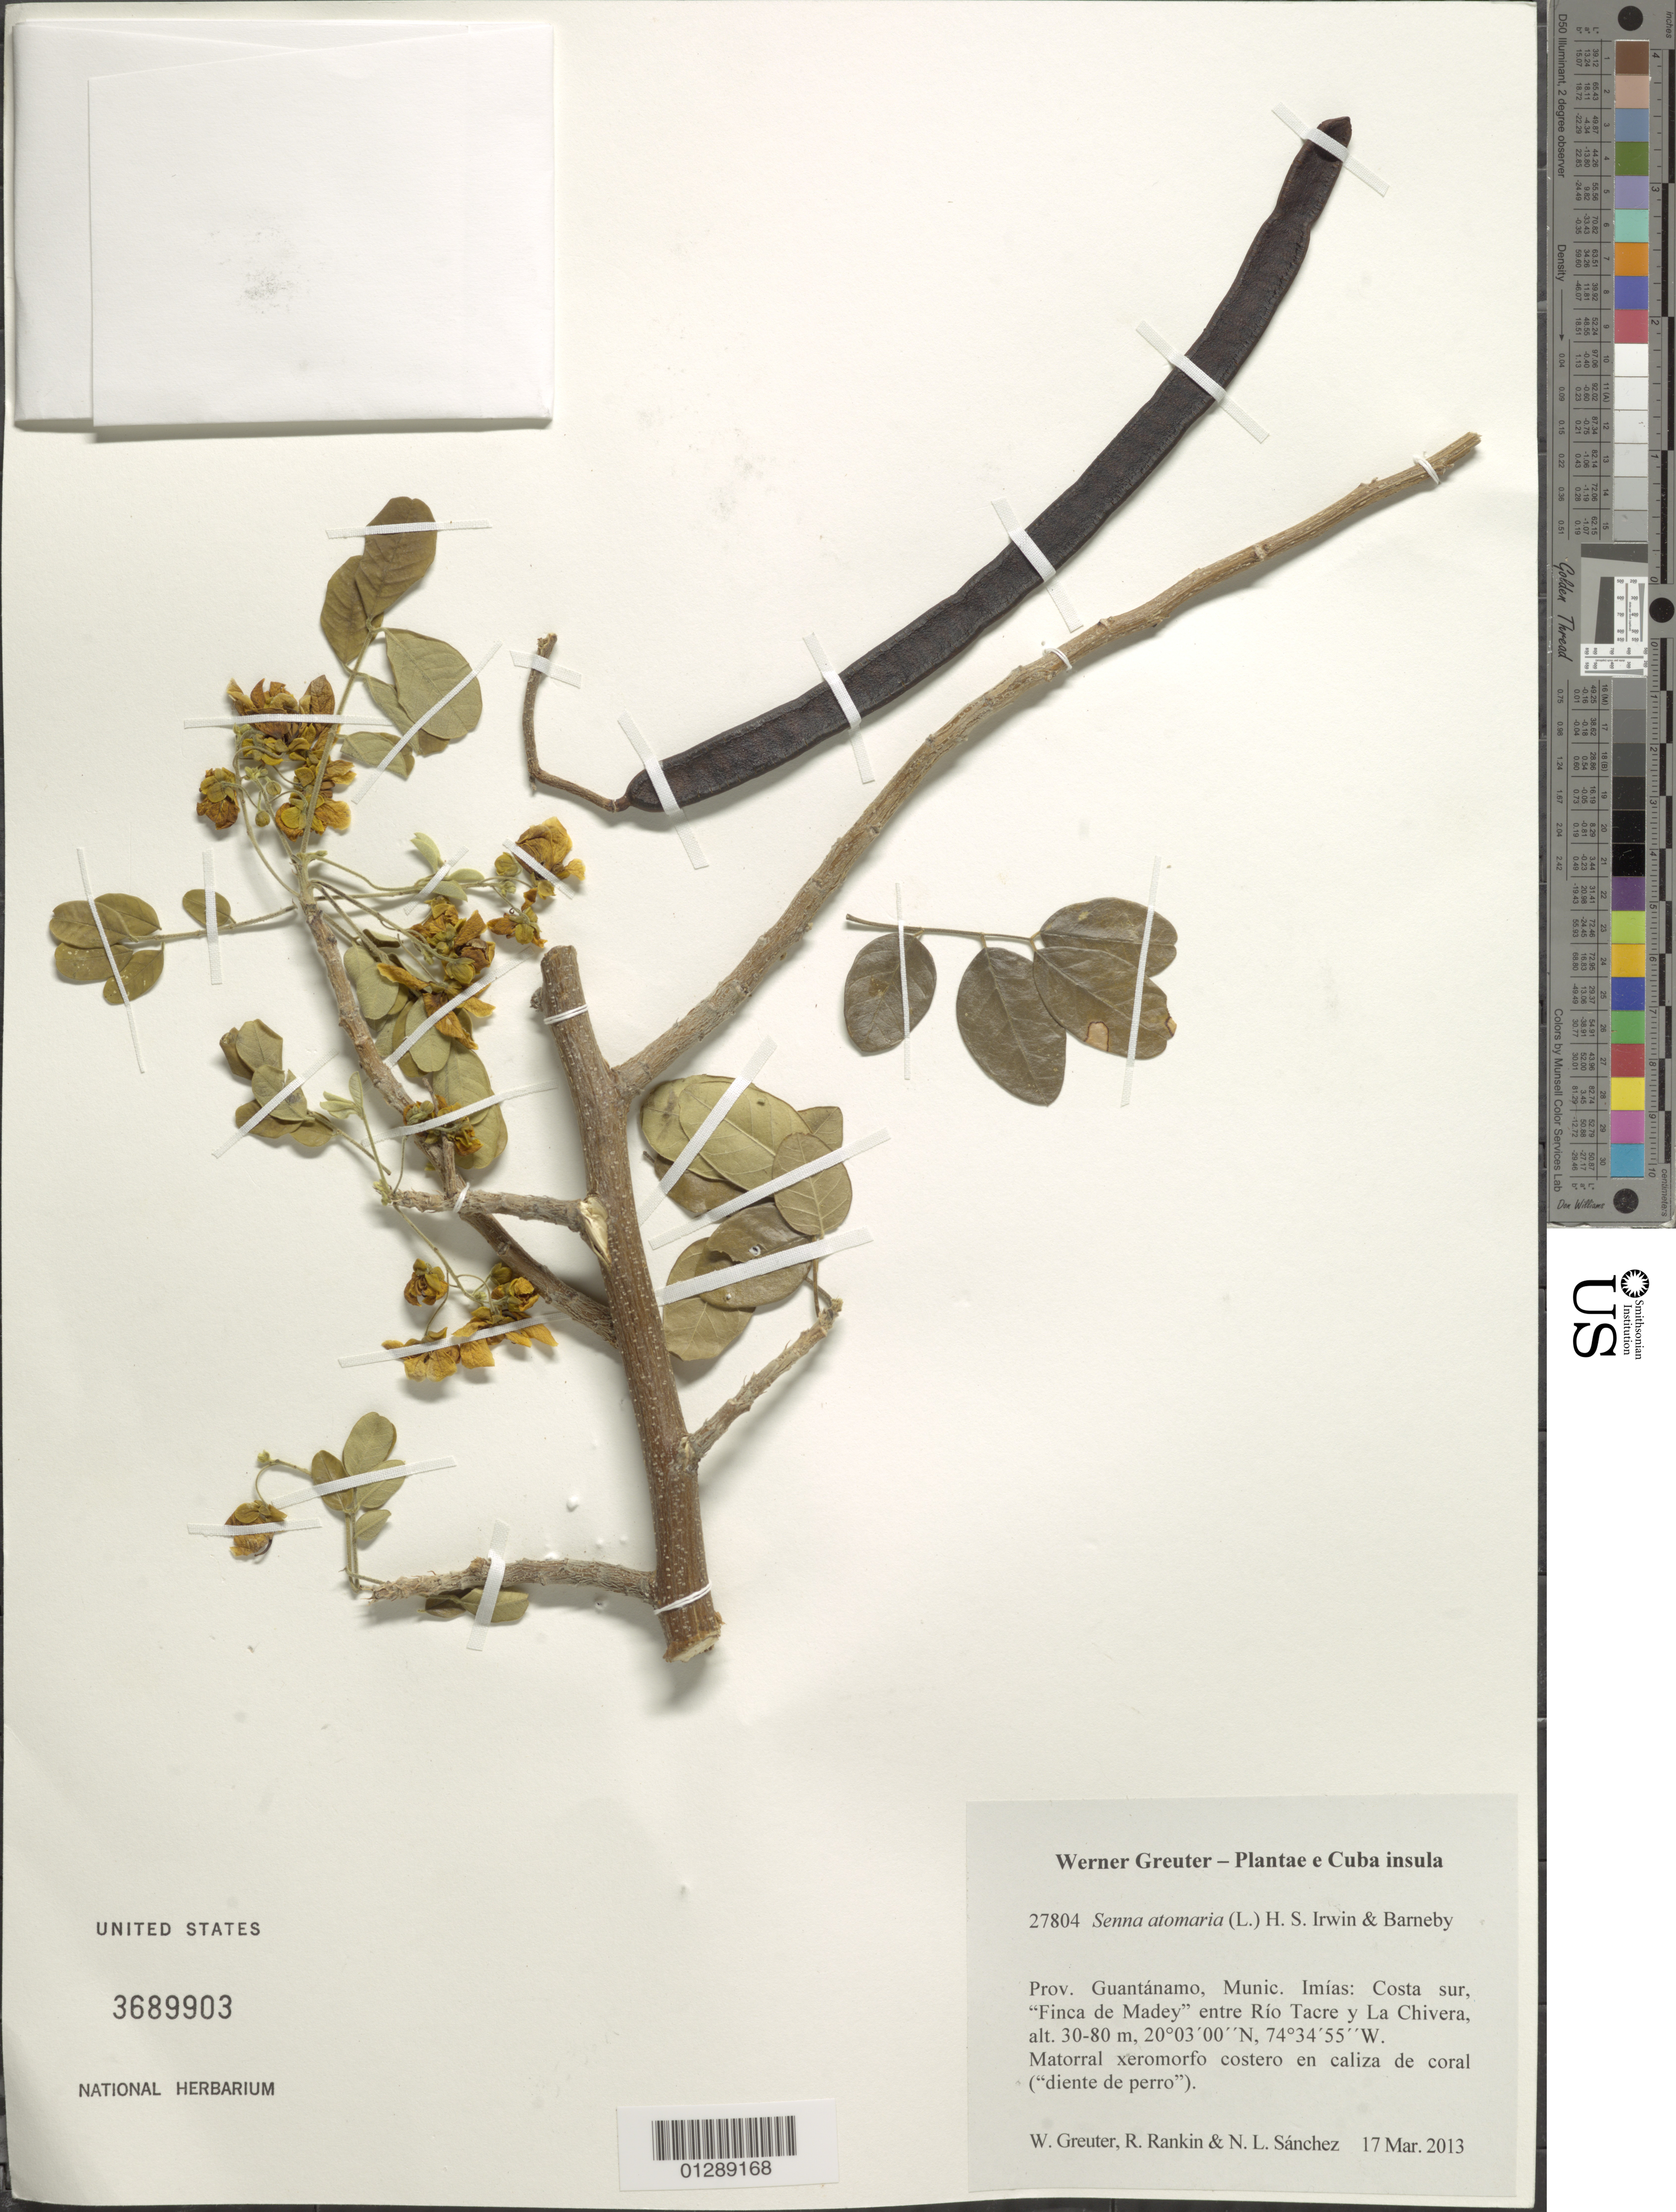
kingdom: Plantae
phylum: Tracheophyta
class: Magnoliopsida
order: Fabales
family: Fabaceae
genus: Senna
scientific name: Senna atomaria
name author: (L.) H.S. Irwin & Barneby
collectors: W. R. Greuter, R. Rankin Rodriguez & N. Sanchez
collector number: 27804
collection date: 2013-03-17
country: Cuba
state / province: Guantanamo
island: Cuba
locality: Munic. Imías: Costa sur "Finca de Madey" entre Río Tacre y La Chivera.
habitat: Matorral xeromorfo costero en caliza de coral ("diente de perro").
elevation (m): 30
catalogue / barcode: US 3689903